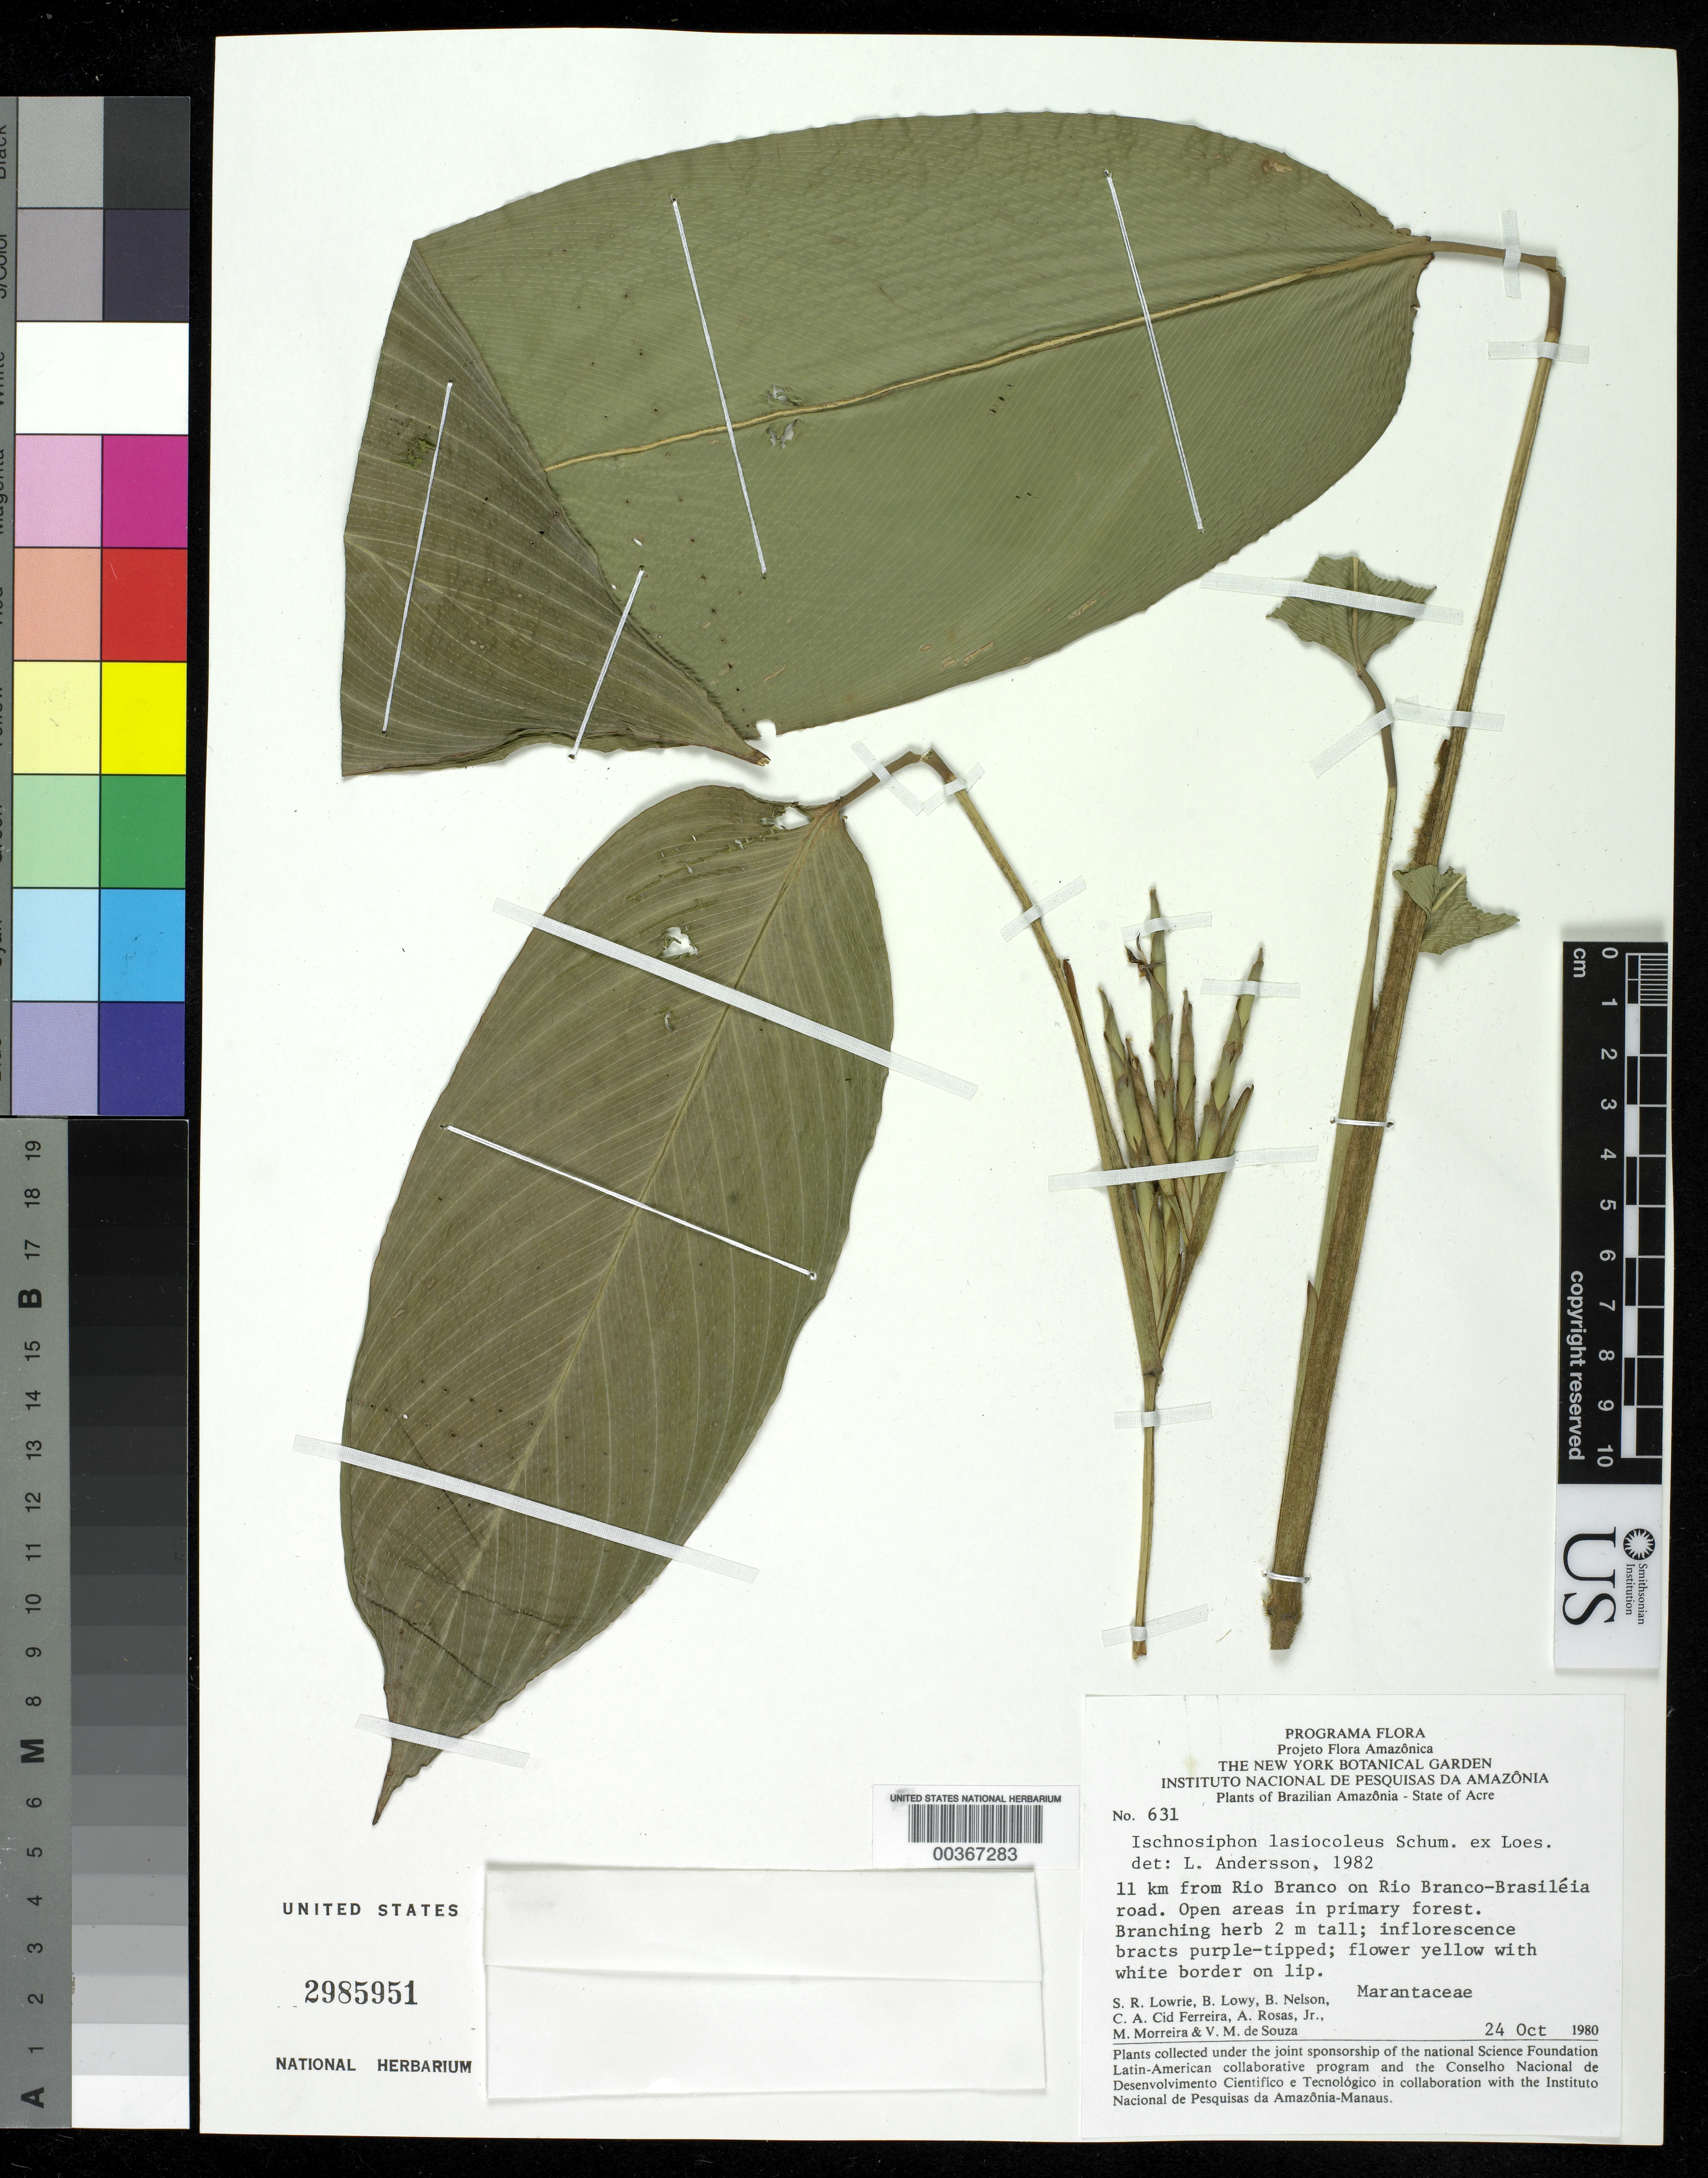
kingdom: Plantae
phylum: Tracheophyta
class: Liliopsida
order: Zingiberales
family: Marantaceae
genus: Ischnosiphon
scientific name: Ischnosiphon lasiocoleus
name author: Schum. ex Loes.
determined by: Andersson, [Bengt] Lennart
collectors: S. Lowrie, B. Lowy, B. W. Nelson, C. A. Cid Ferreira & A. Rosas Jr.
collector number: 631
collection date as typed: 24 Oct 1980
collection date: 1980-10-24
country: Brazil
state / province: Acre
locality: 11 km from rio branco on rio branco-brasileia road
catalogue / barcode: US 2985951